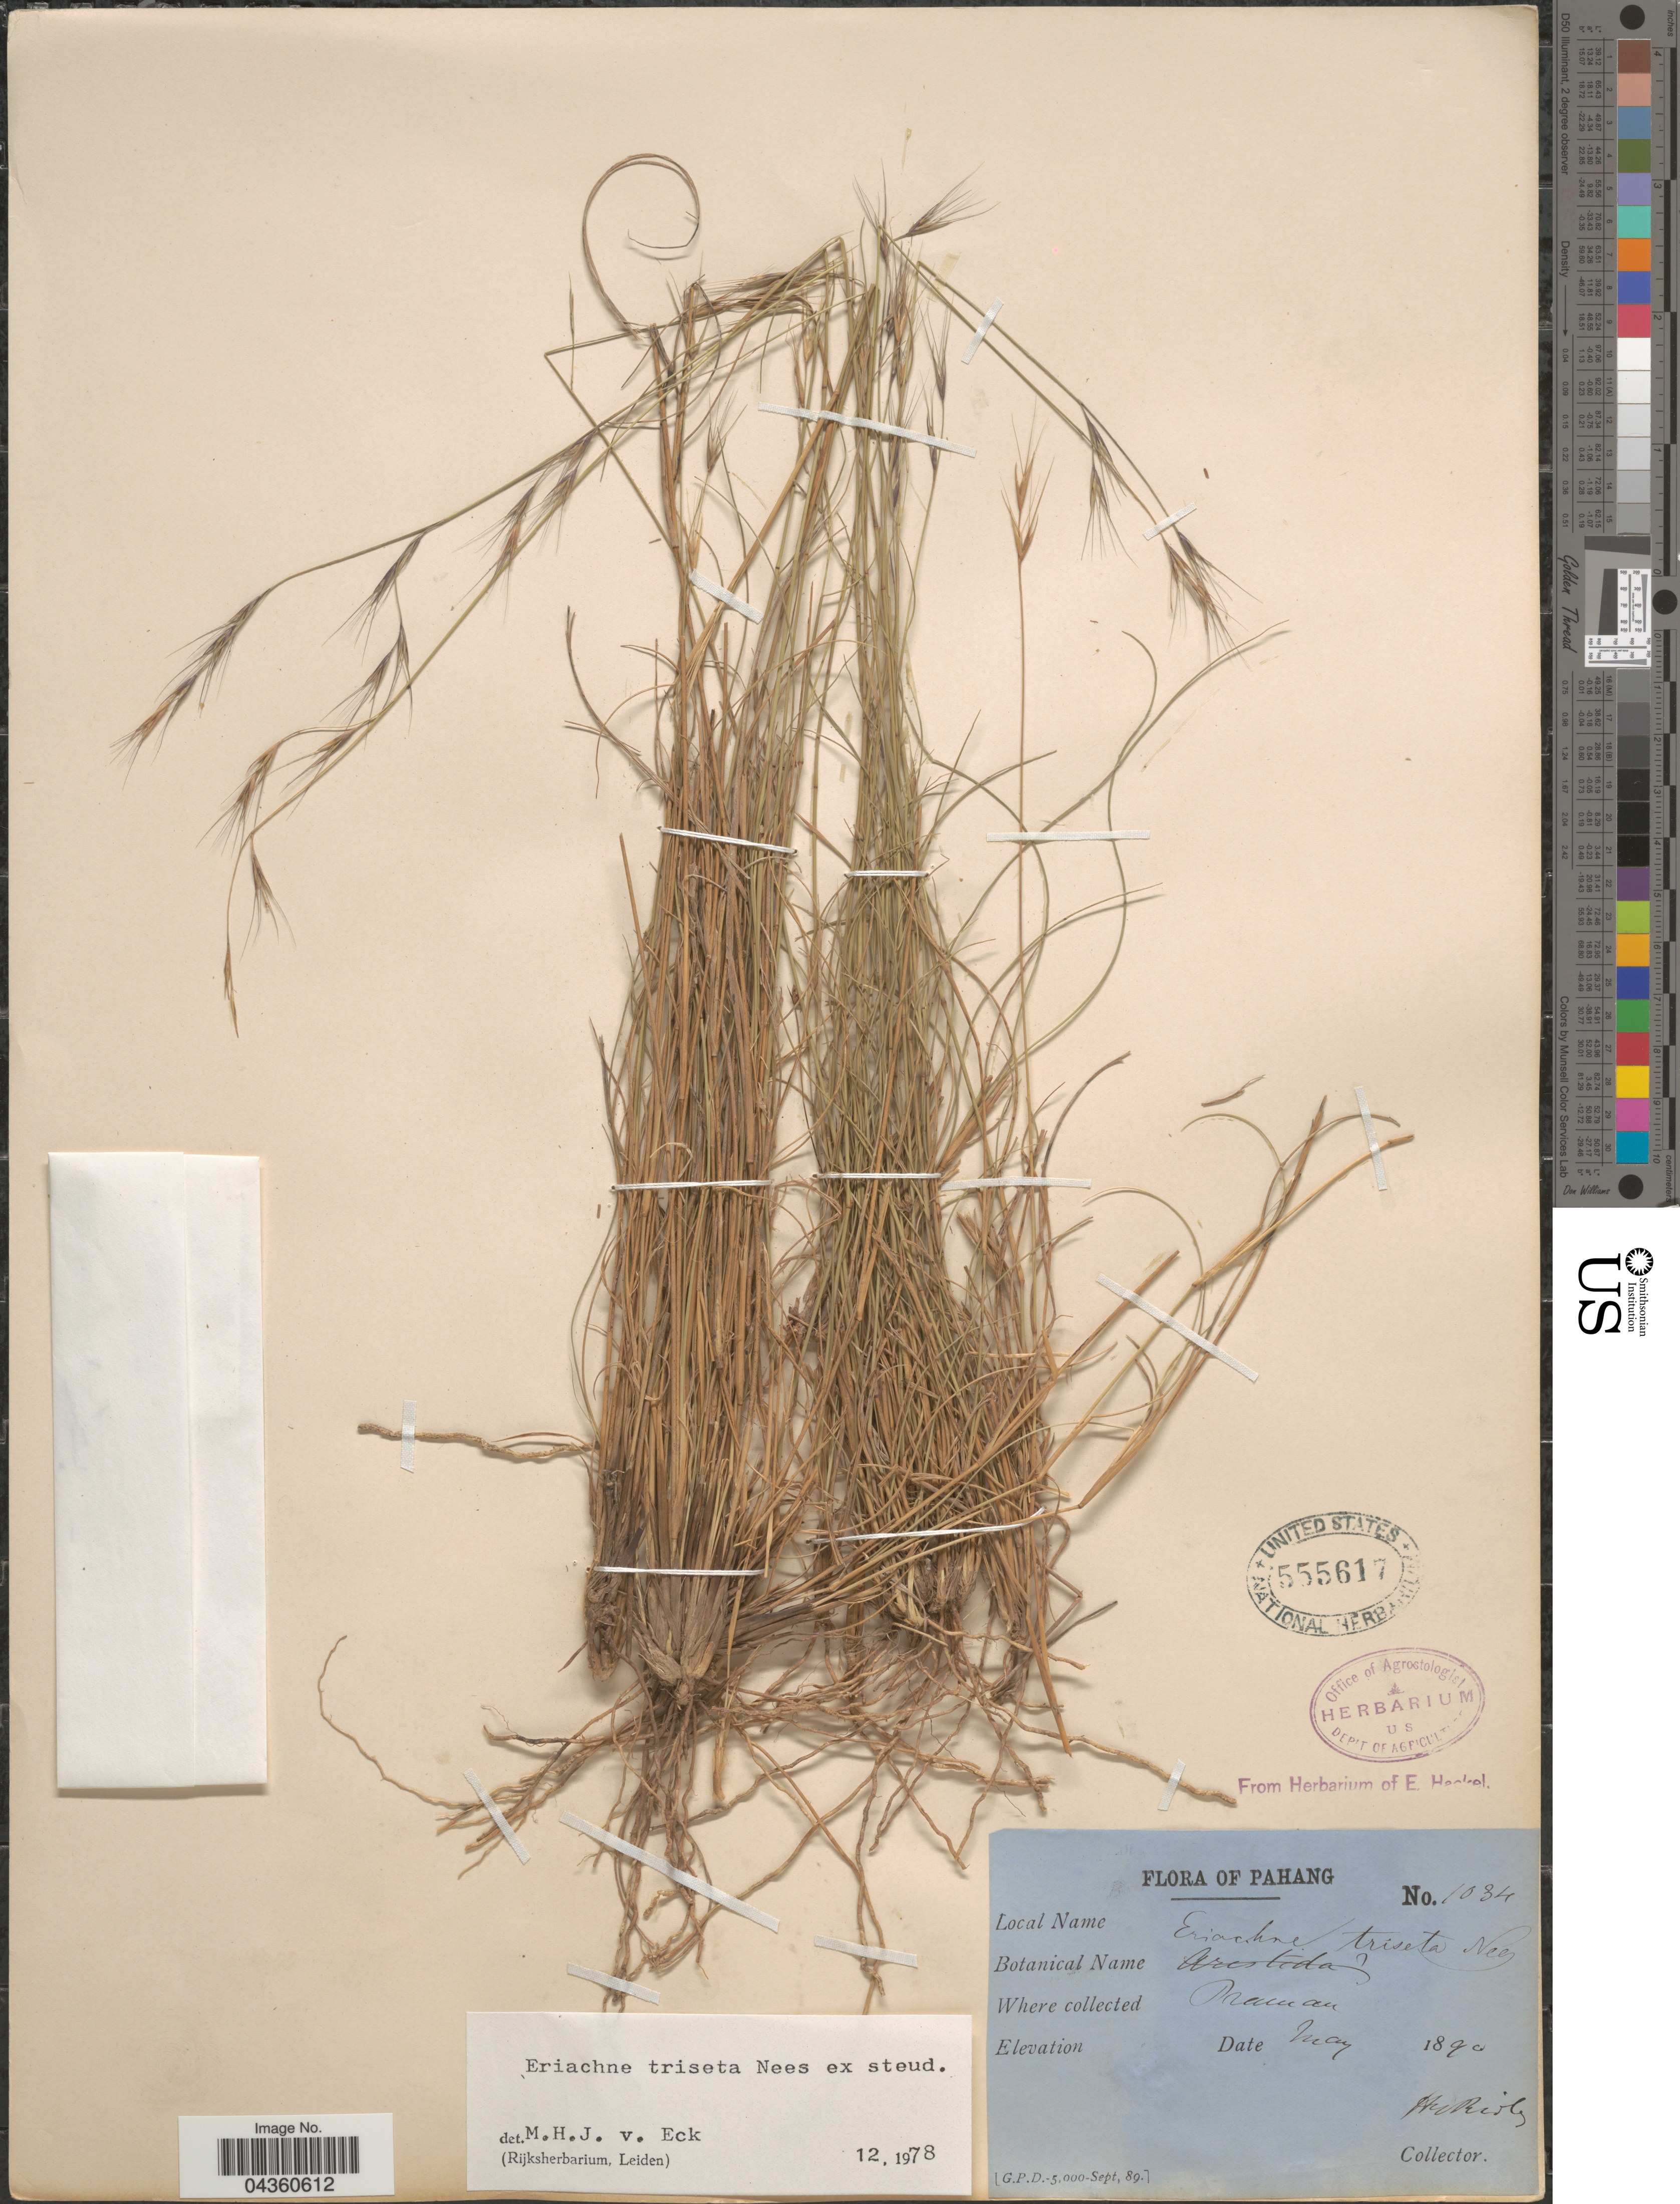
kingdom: Plantae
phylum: Tracheophyta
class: Liliopsida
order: Poales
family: Poaceae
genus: Eriachne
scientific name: Eriachne triseta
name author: Nees ex Steud.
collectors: H. N. Ridley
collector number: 1034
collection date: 1890-05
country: Malaysia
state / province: Pahang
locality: Praman [interpreted].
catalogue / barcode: US 555617